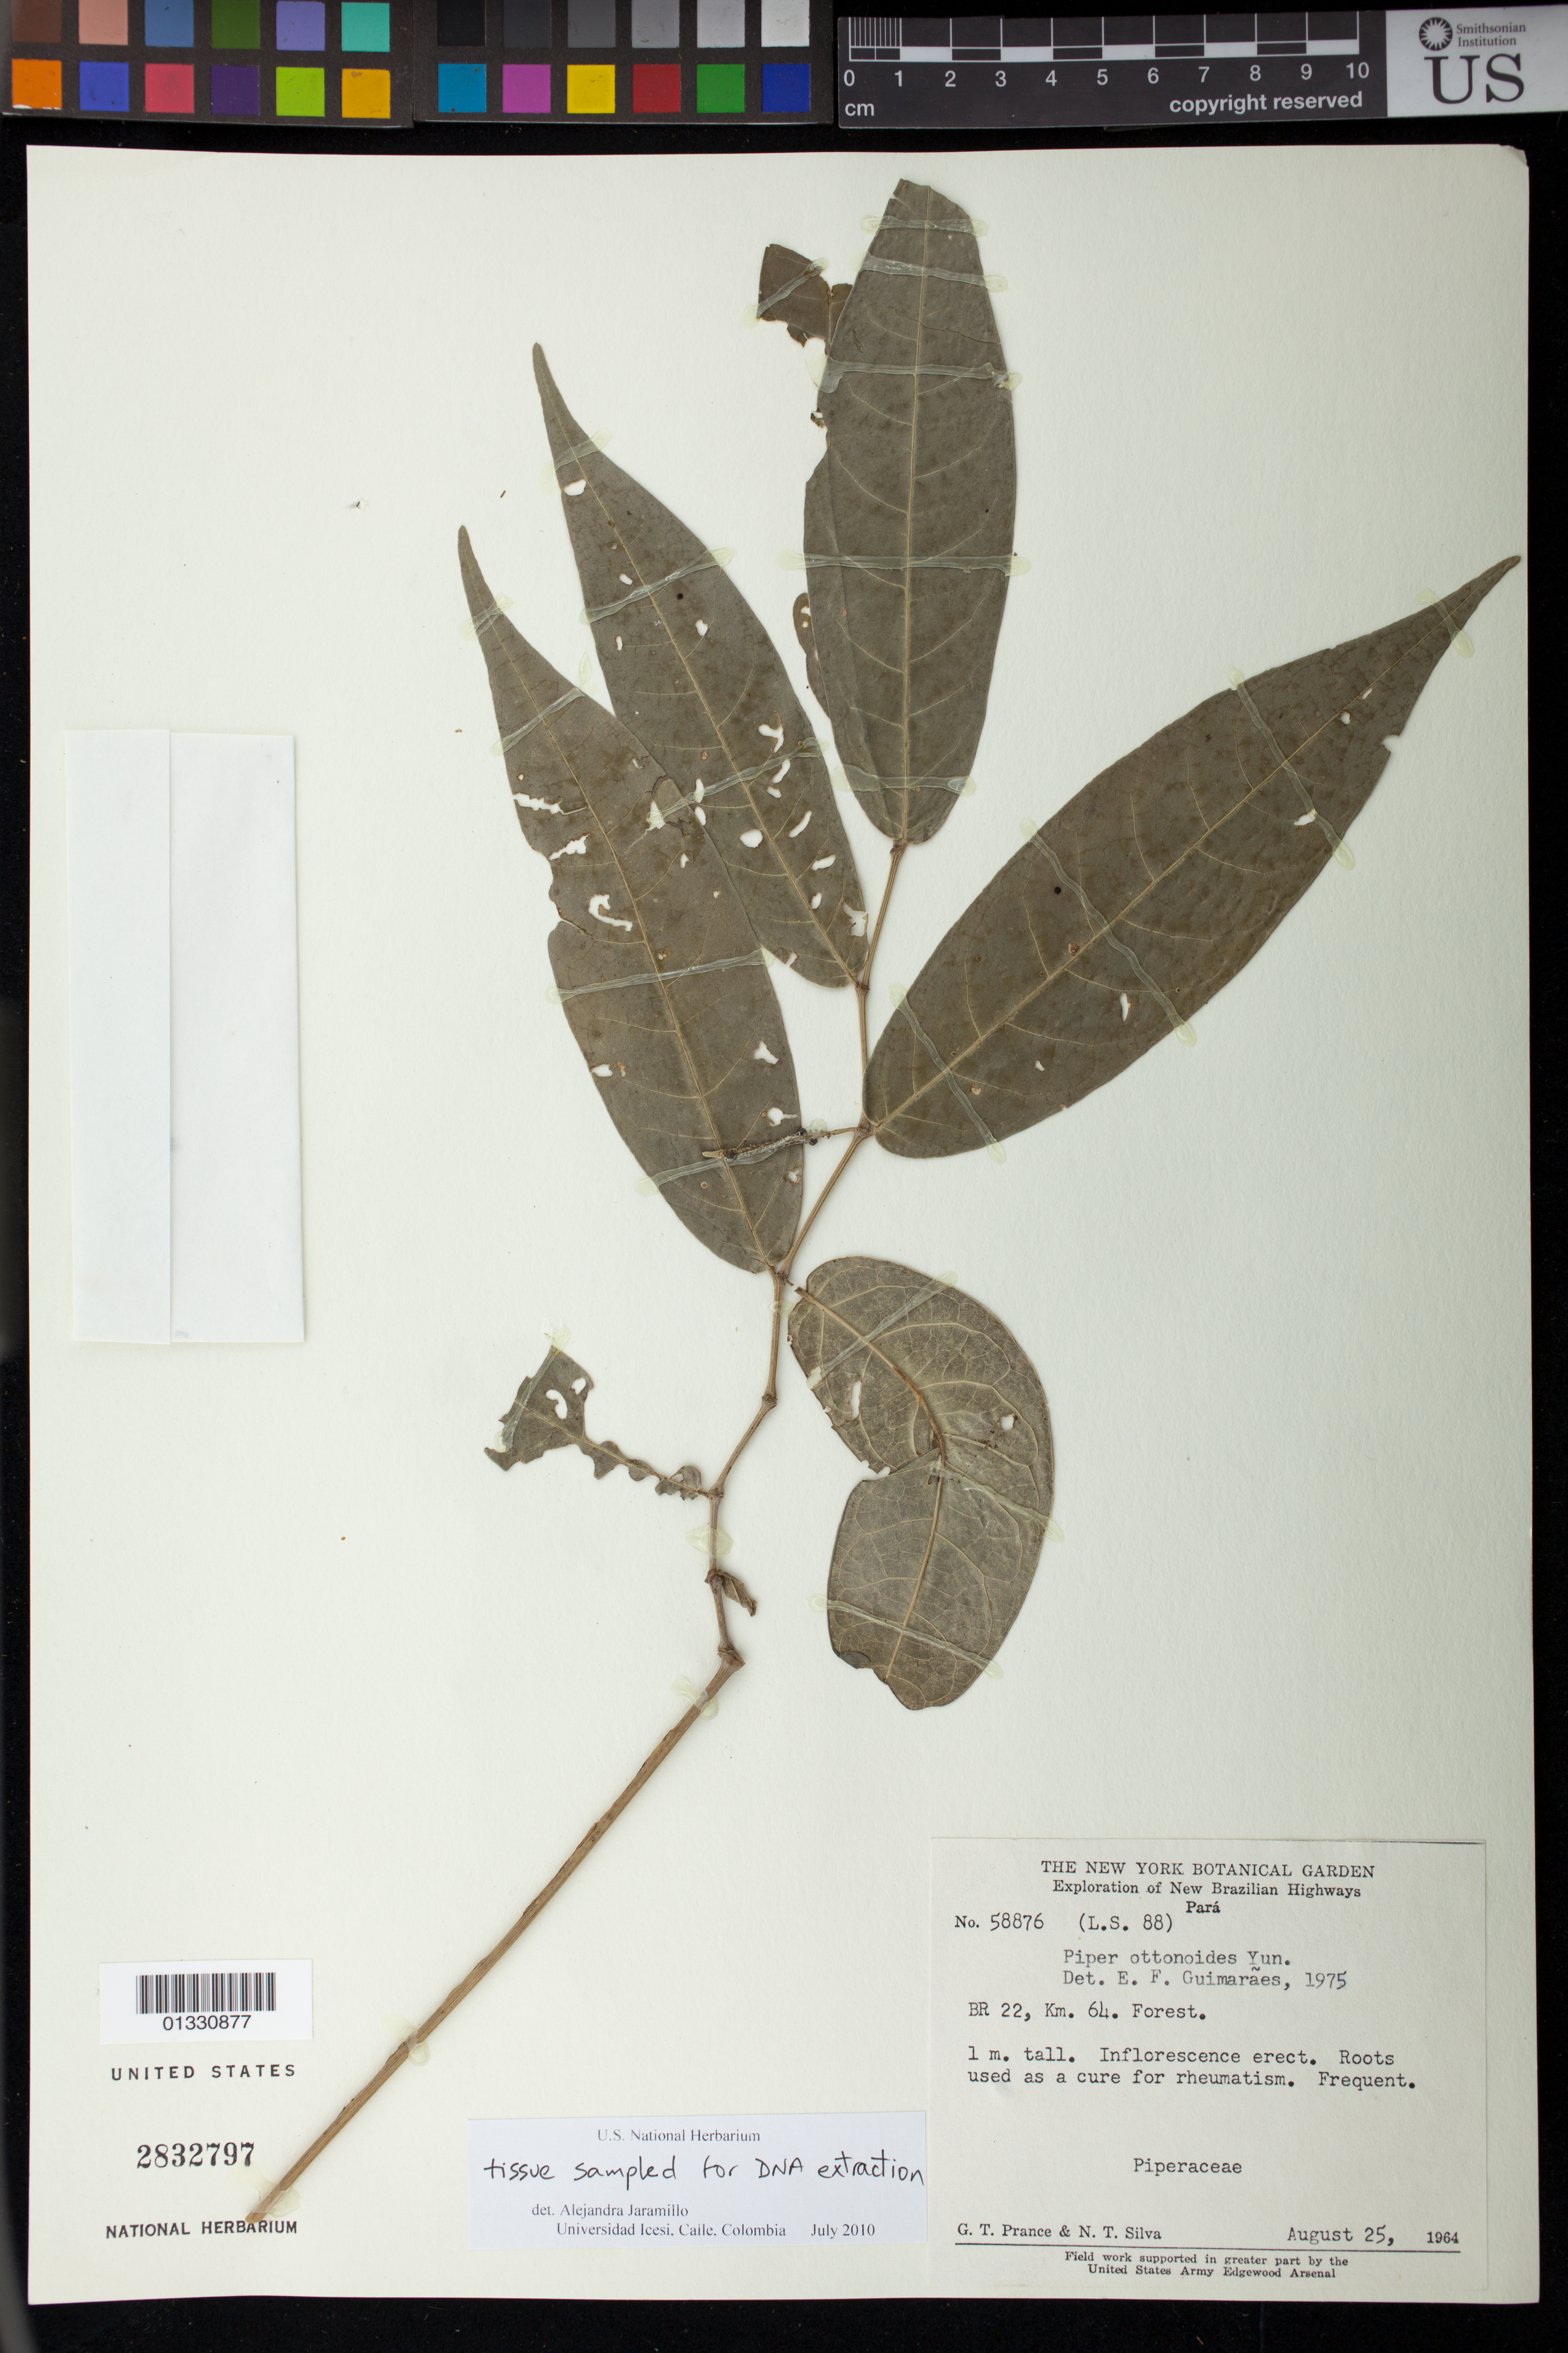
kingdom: Plantae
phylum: Tracheophyta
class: Magnoliopsida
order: Piperales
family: Piperaceae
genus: Piper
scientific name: Piper ottonoides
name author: Yunck.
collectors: G. T. Prance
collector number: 58876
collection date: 1964-08-25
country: Brazil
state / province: Pará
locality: BR 22, km 64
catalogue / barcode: US 2832797